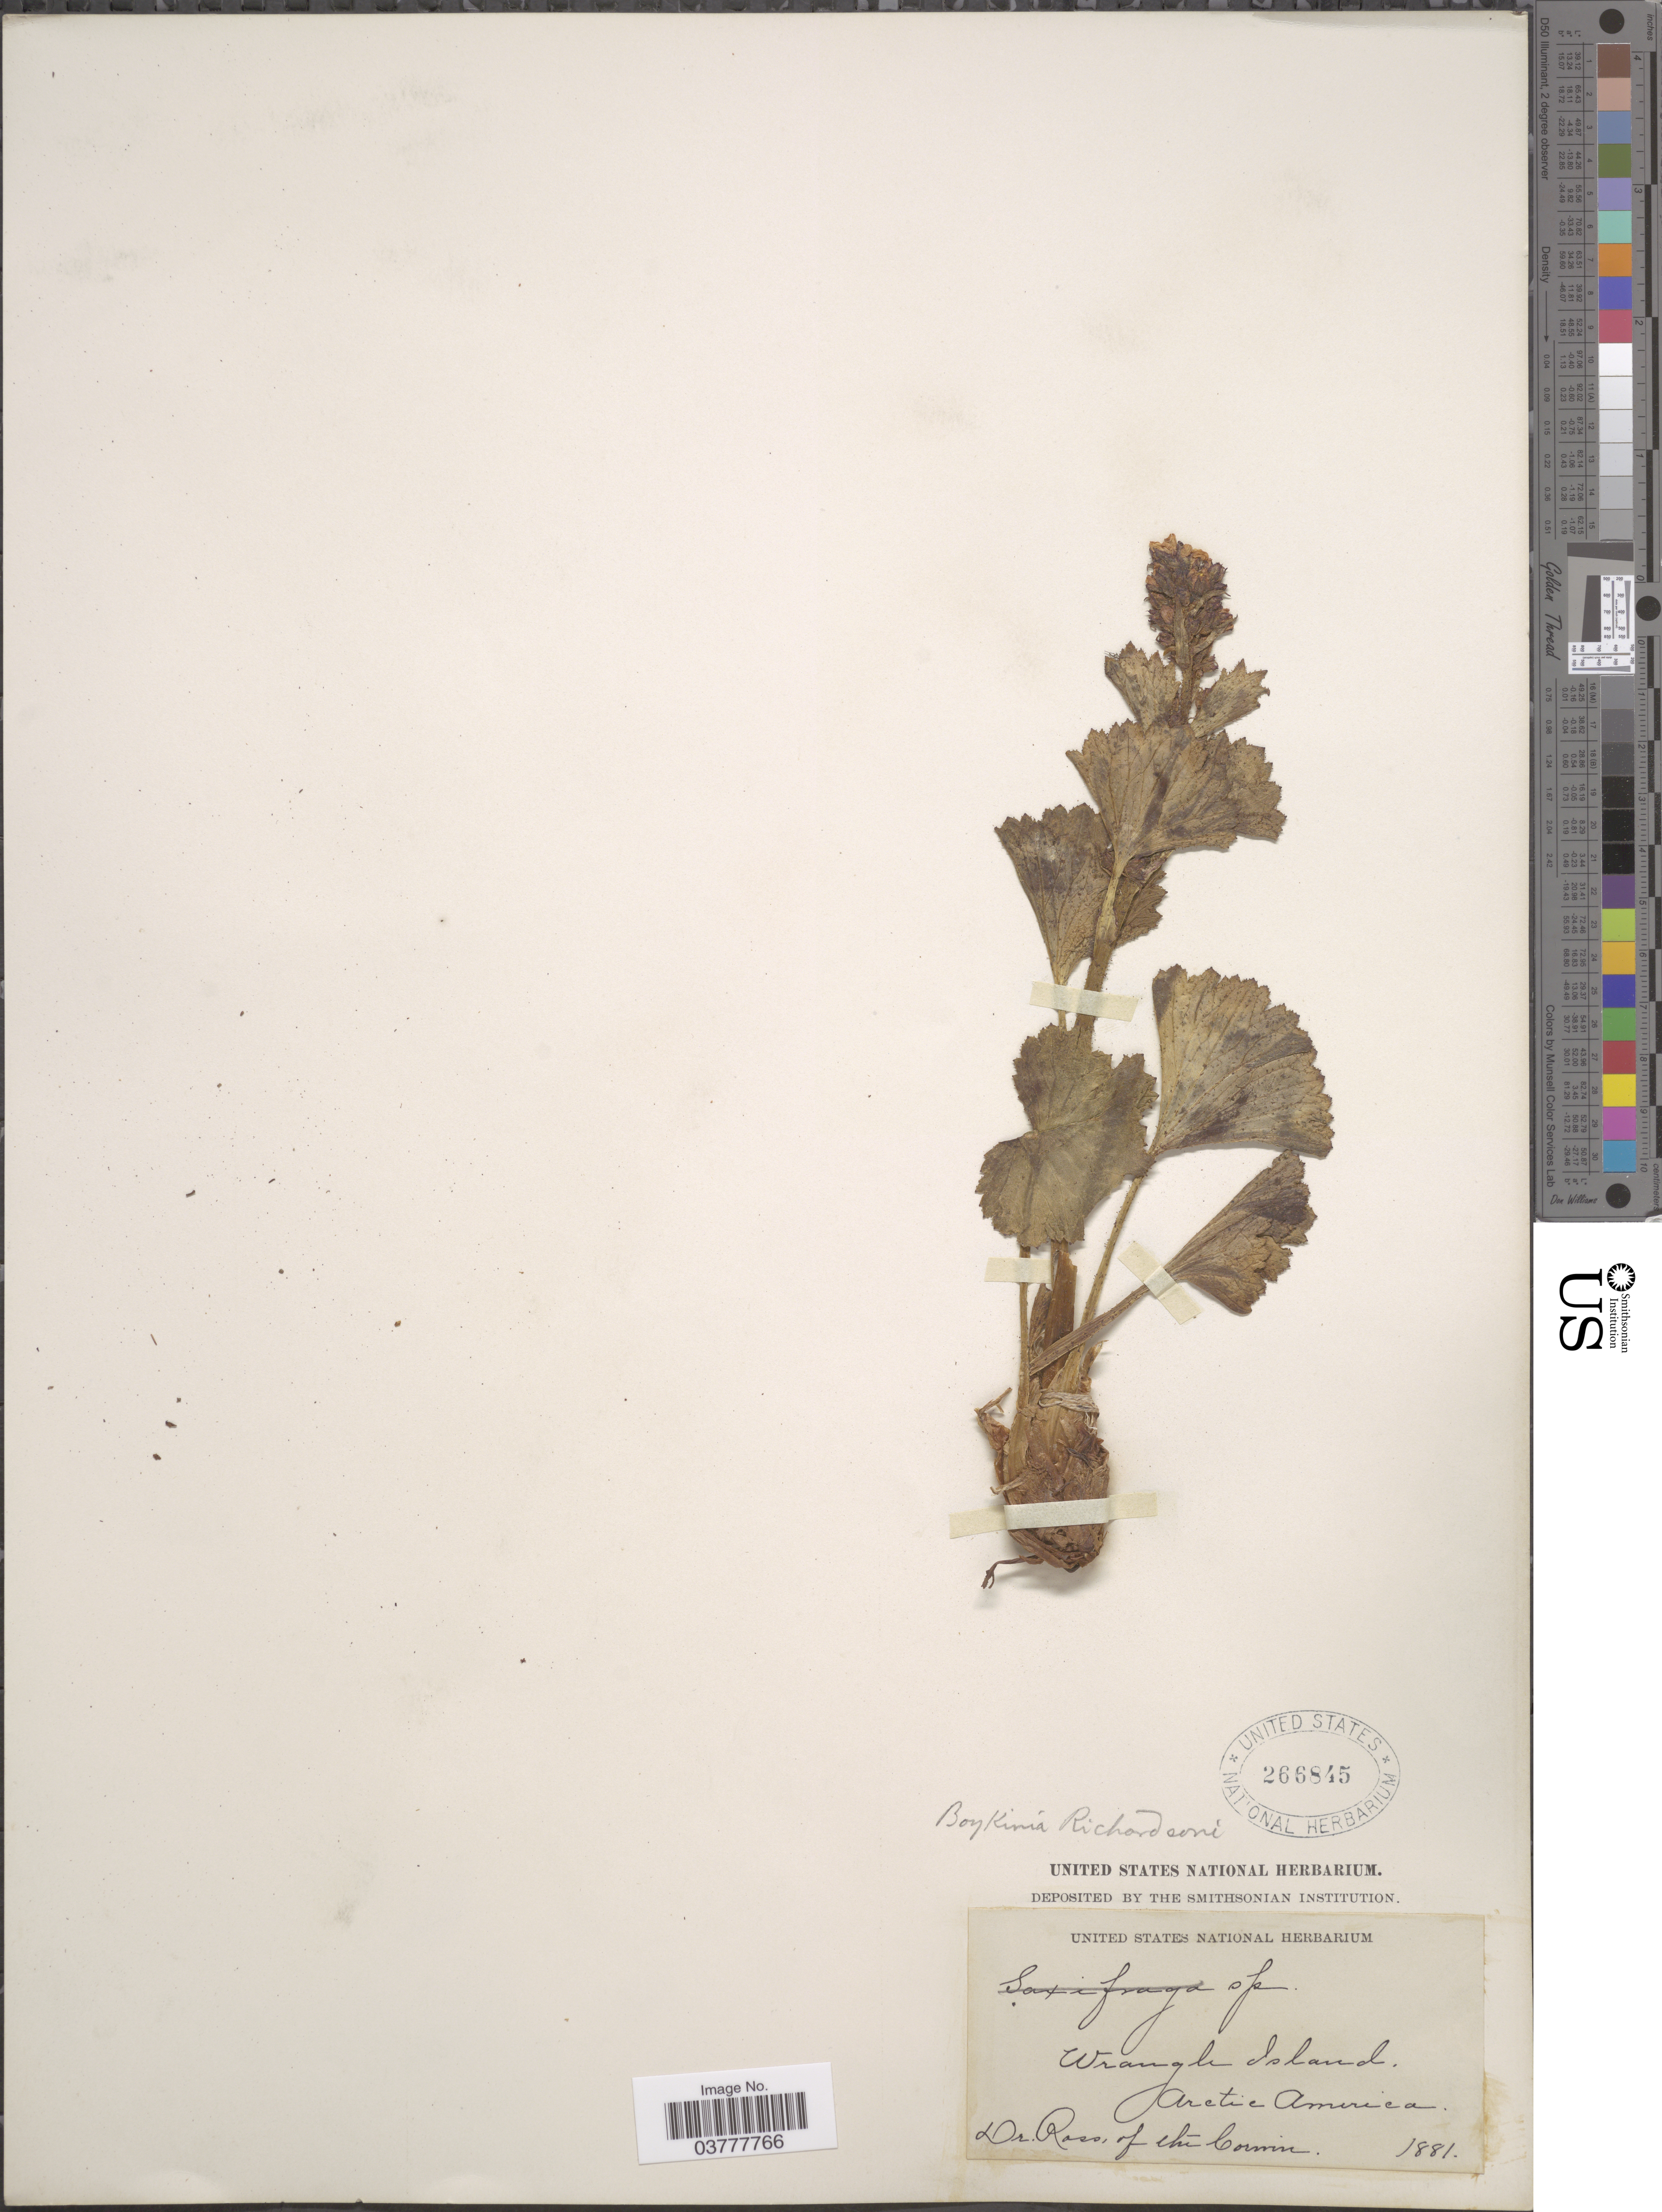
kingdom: Plantae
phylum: Tracheophyta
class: Magnoliopsida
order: Saxifragales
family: Saxifragaceae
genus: Boykinia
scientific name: Boykinia richardsonii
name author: (Hook.) A. Gray ex B.D. Jacks.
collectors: Ross of the Corwin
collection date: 1881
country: Russian Federation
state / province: Chukotka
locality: Wrangle Island. Arctic America.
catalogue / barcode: US 266845